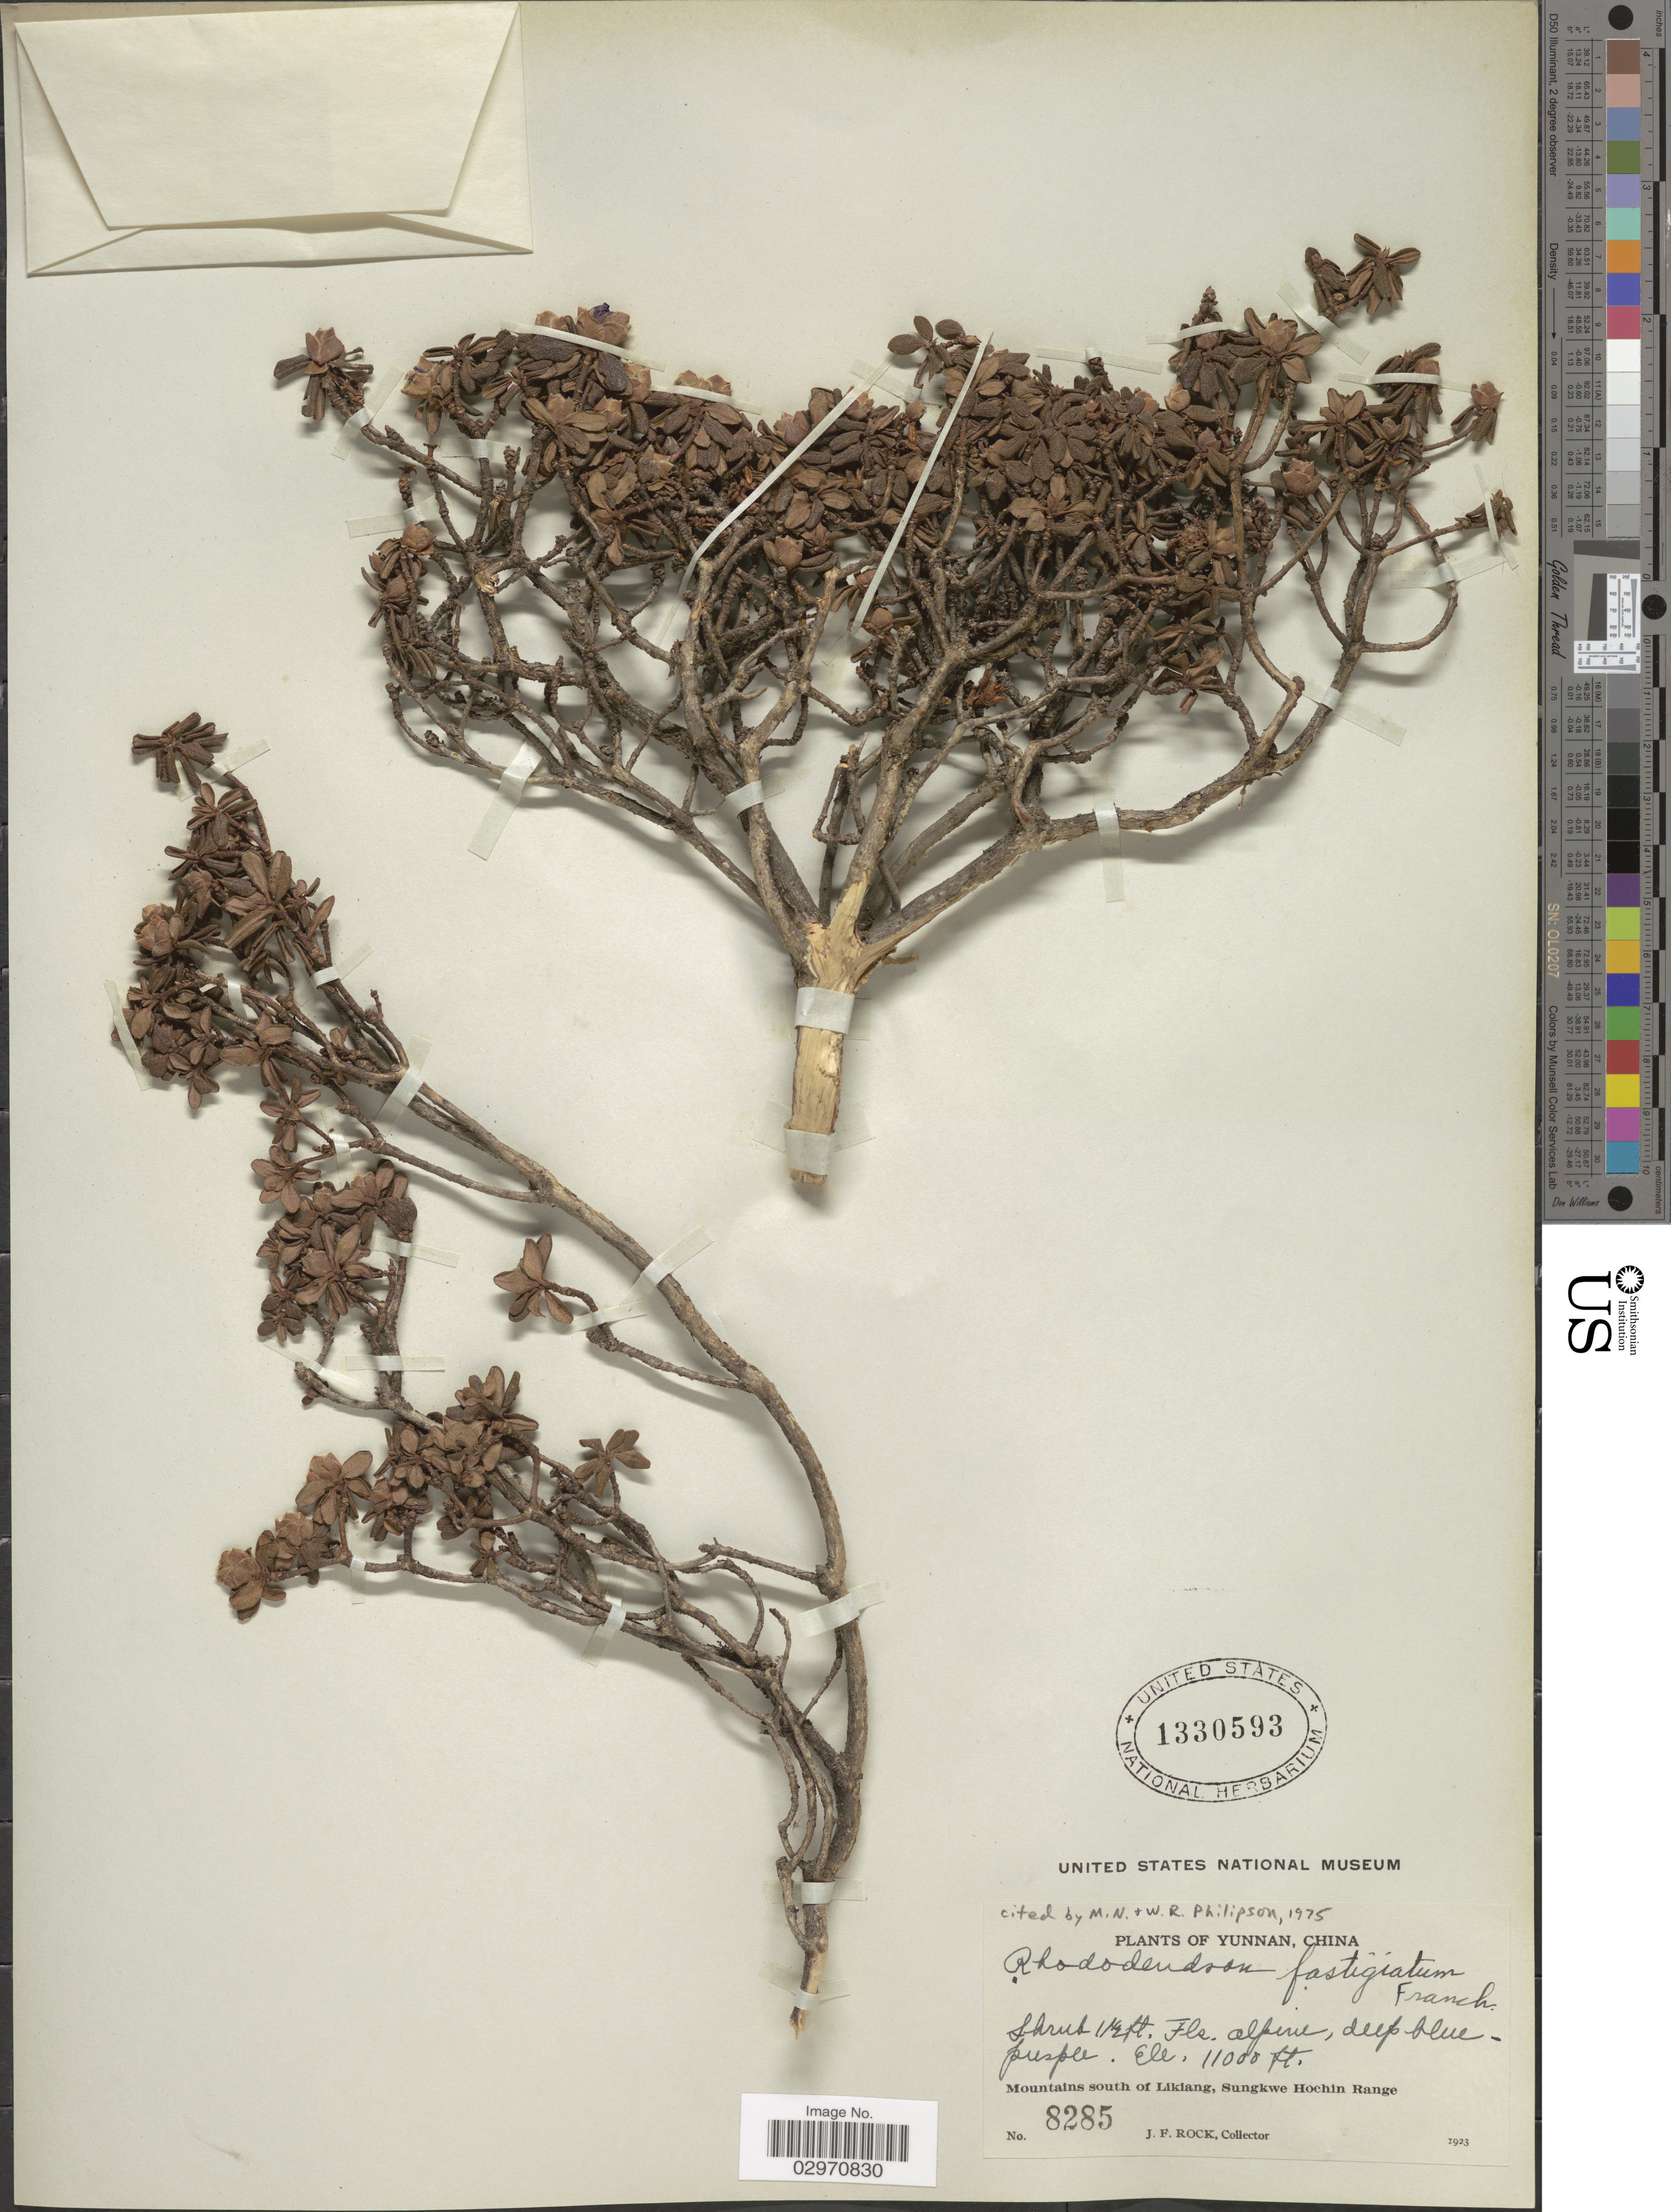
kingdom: Plantae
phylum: Tracheophyta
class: Magnoliopsida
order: Ericales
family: Ericaceae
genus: Rhododendron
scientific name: Rhododendron fastigiatum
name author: Franch.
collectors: J. Rock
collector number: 8285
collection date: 1923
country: China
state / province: Yunnan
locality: Mountains south of Likiang, Sungkwe Hochin Range.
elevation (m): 3353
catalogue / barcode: US 1330593